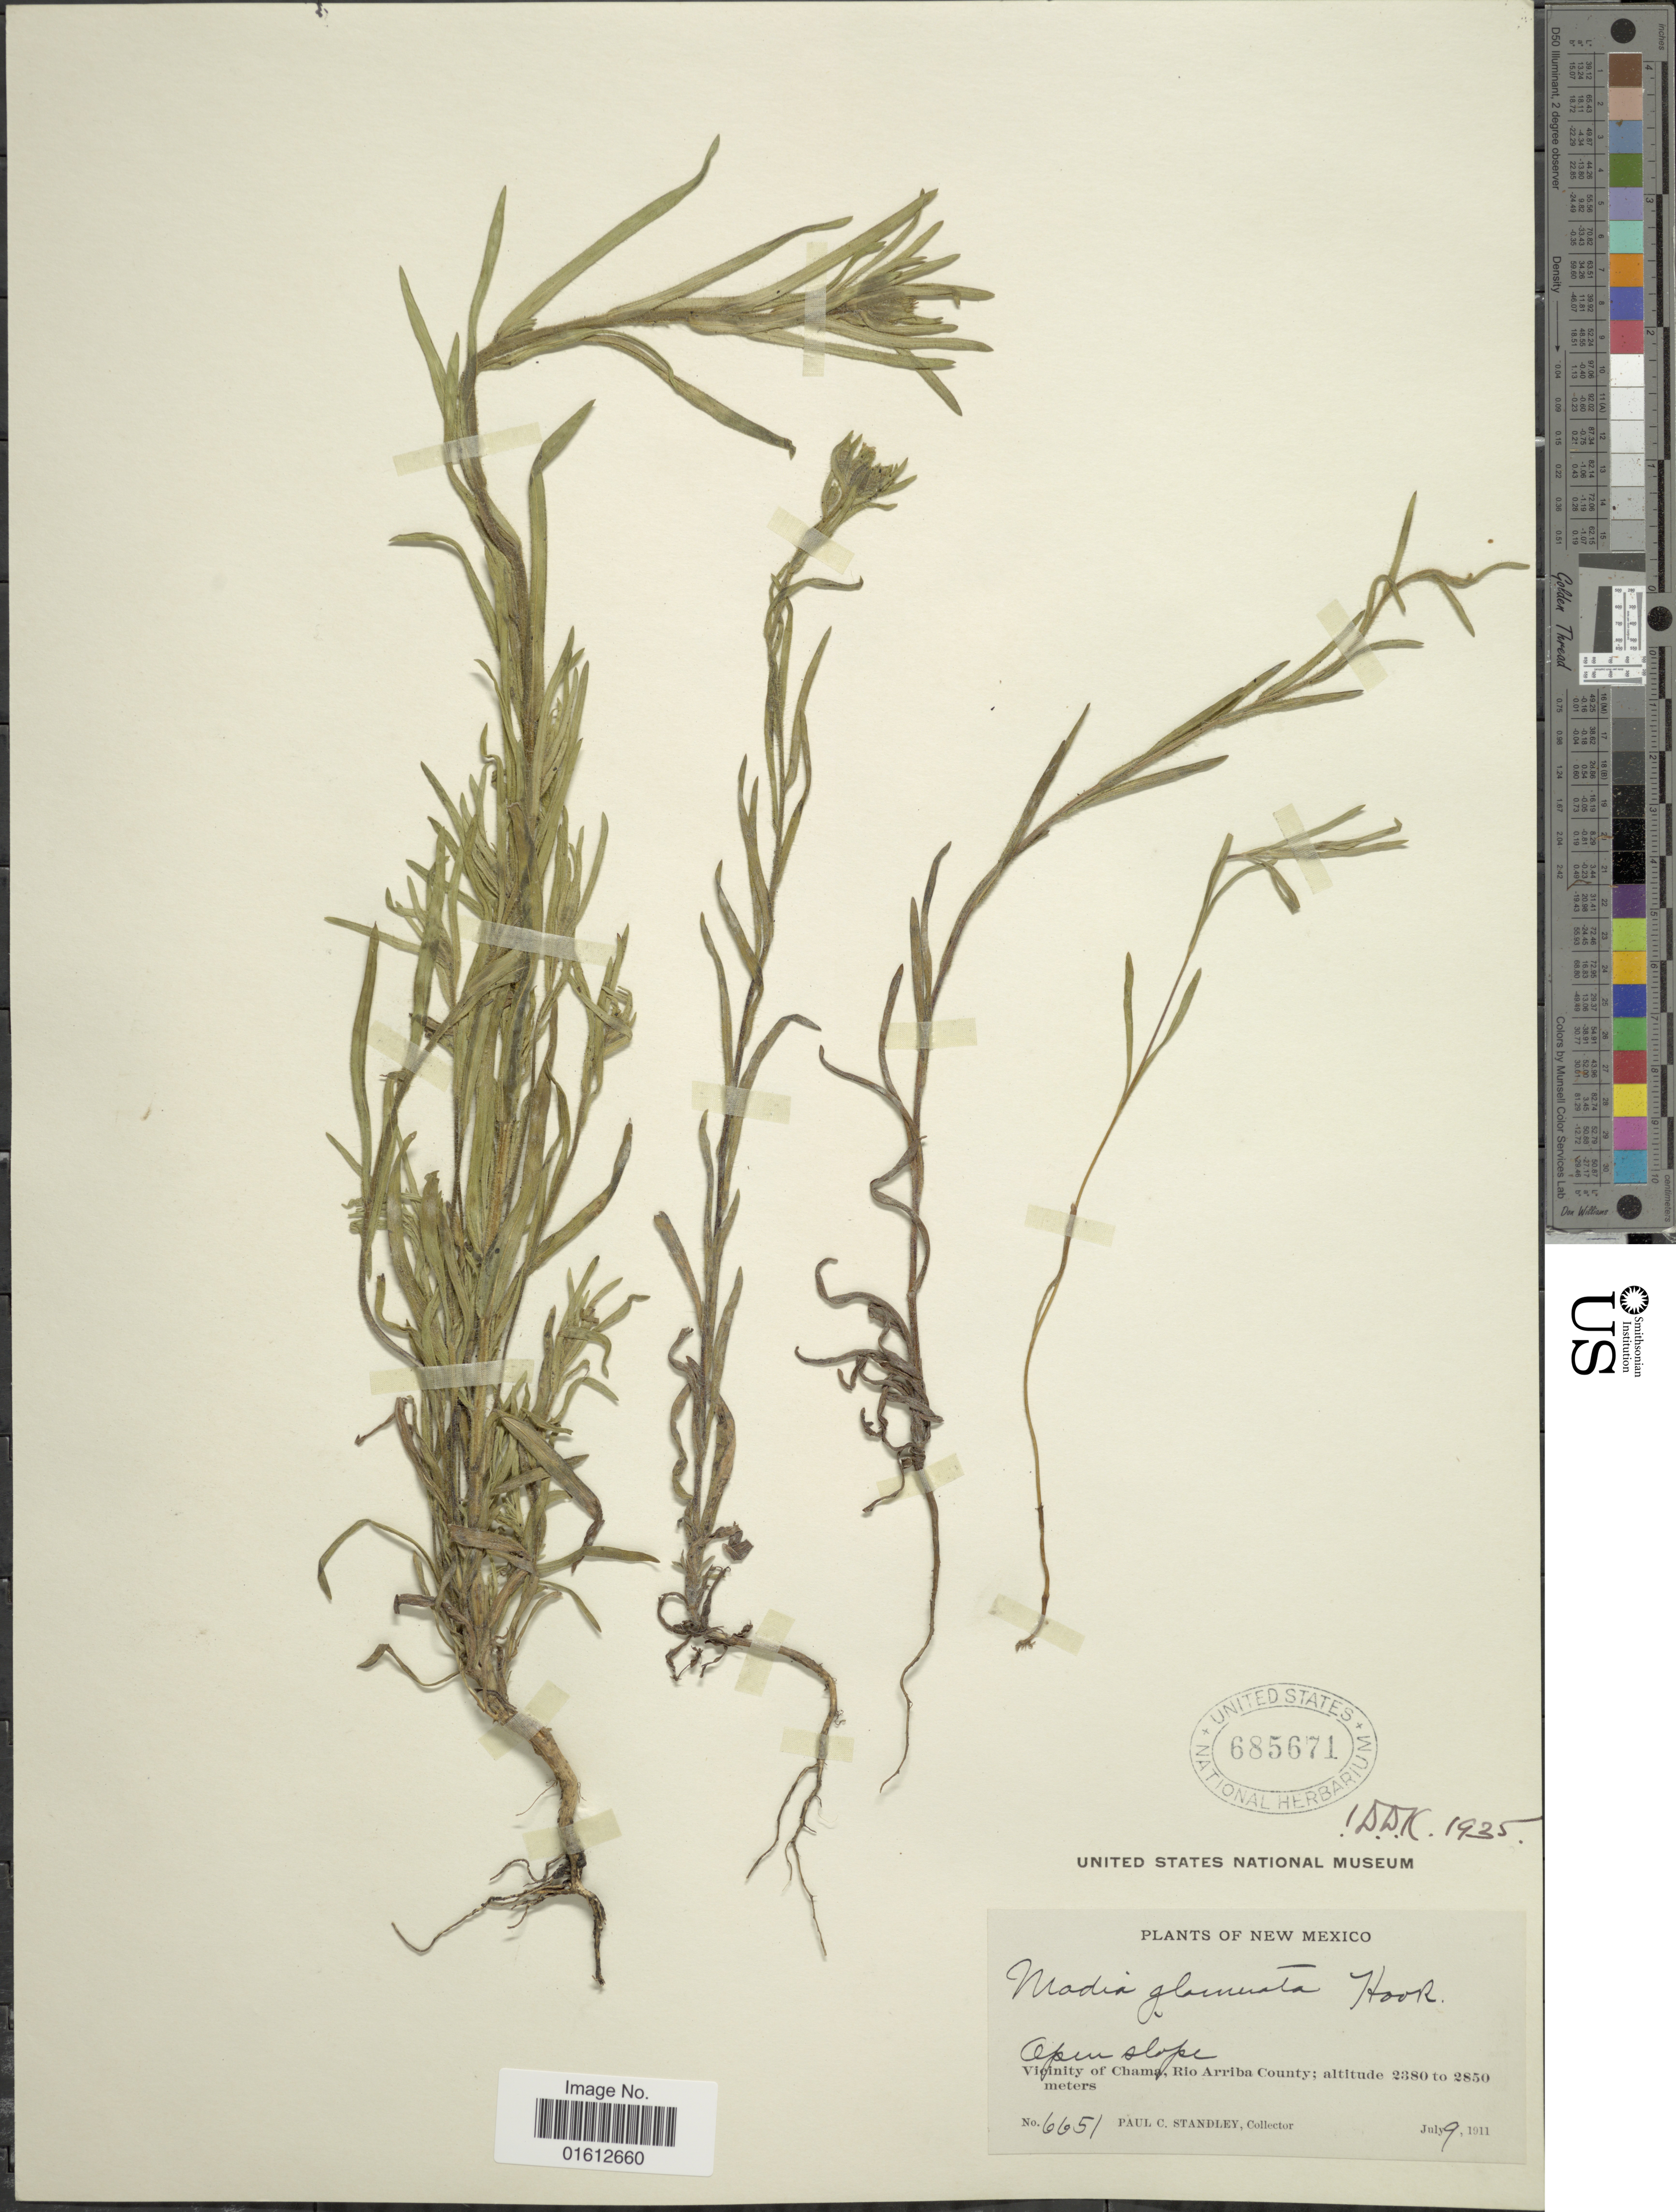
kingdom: Plantae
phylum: Tracheophyta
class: Magnoliopsida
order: Asterales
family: Asteraceae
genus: Madia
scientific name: Madia glomerata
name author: Hook.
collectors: P. C. Standley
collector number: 6651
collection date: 1911-07-09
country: United States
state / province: New Mexico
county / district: Rio Arriba County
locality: Vicinity of Chama.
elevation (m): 2380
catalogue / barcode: US 685671